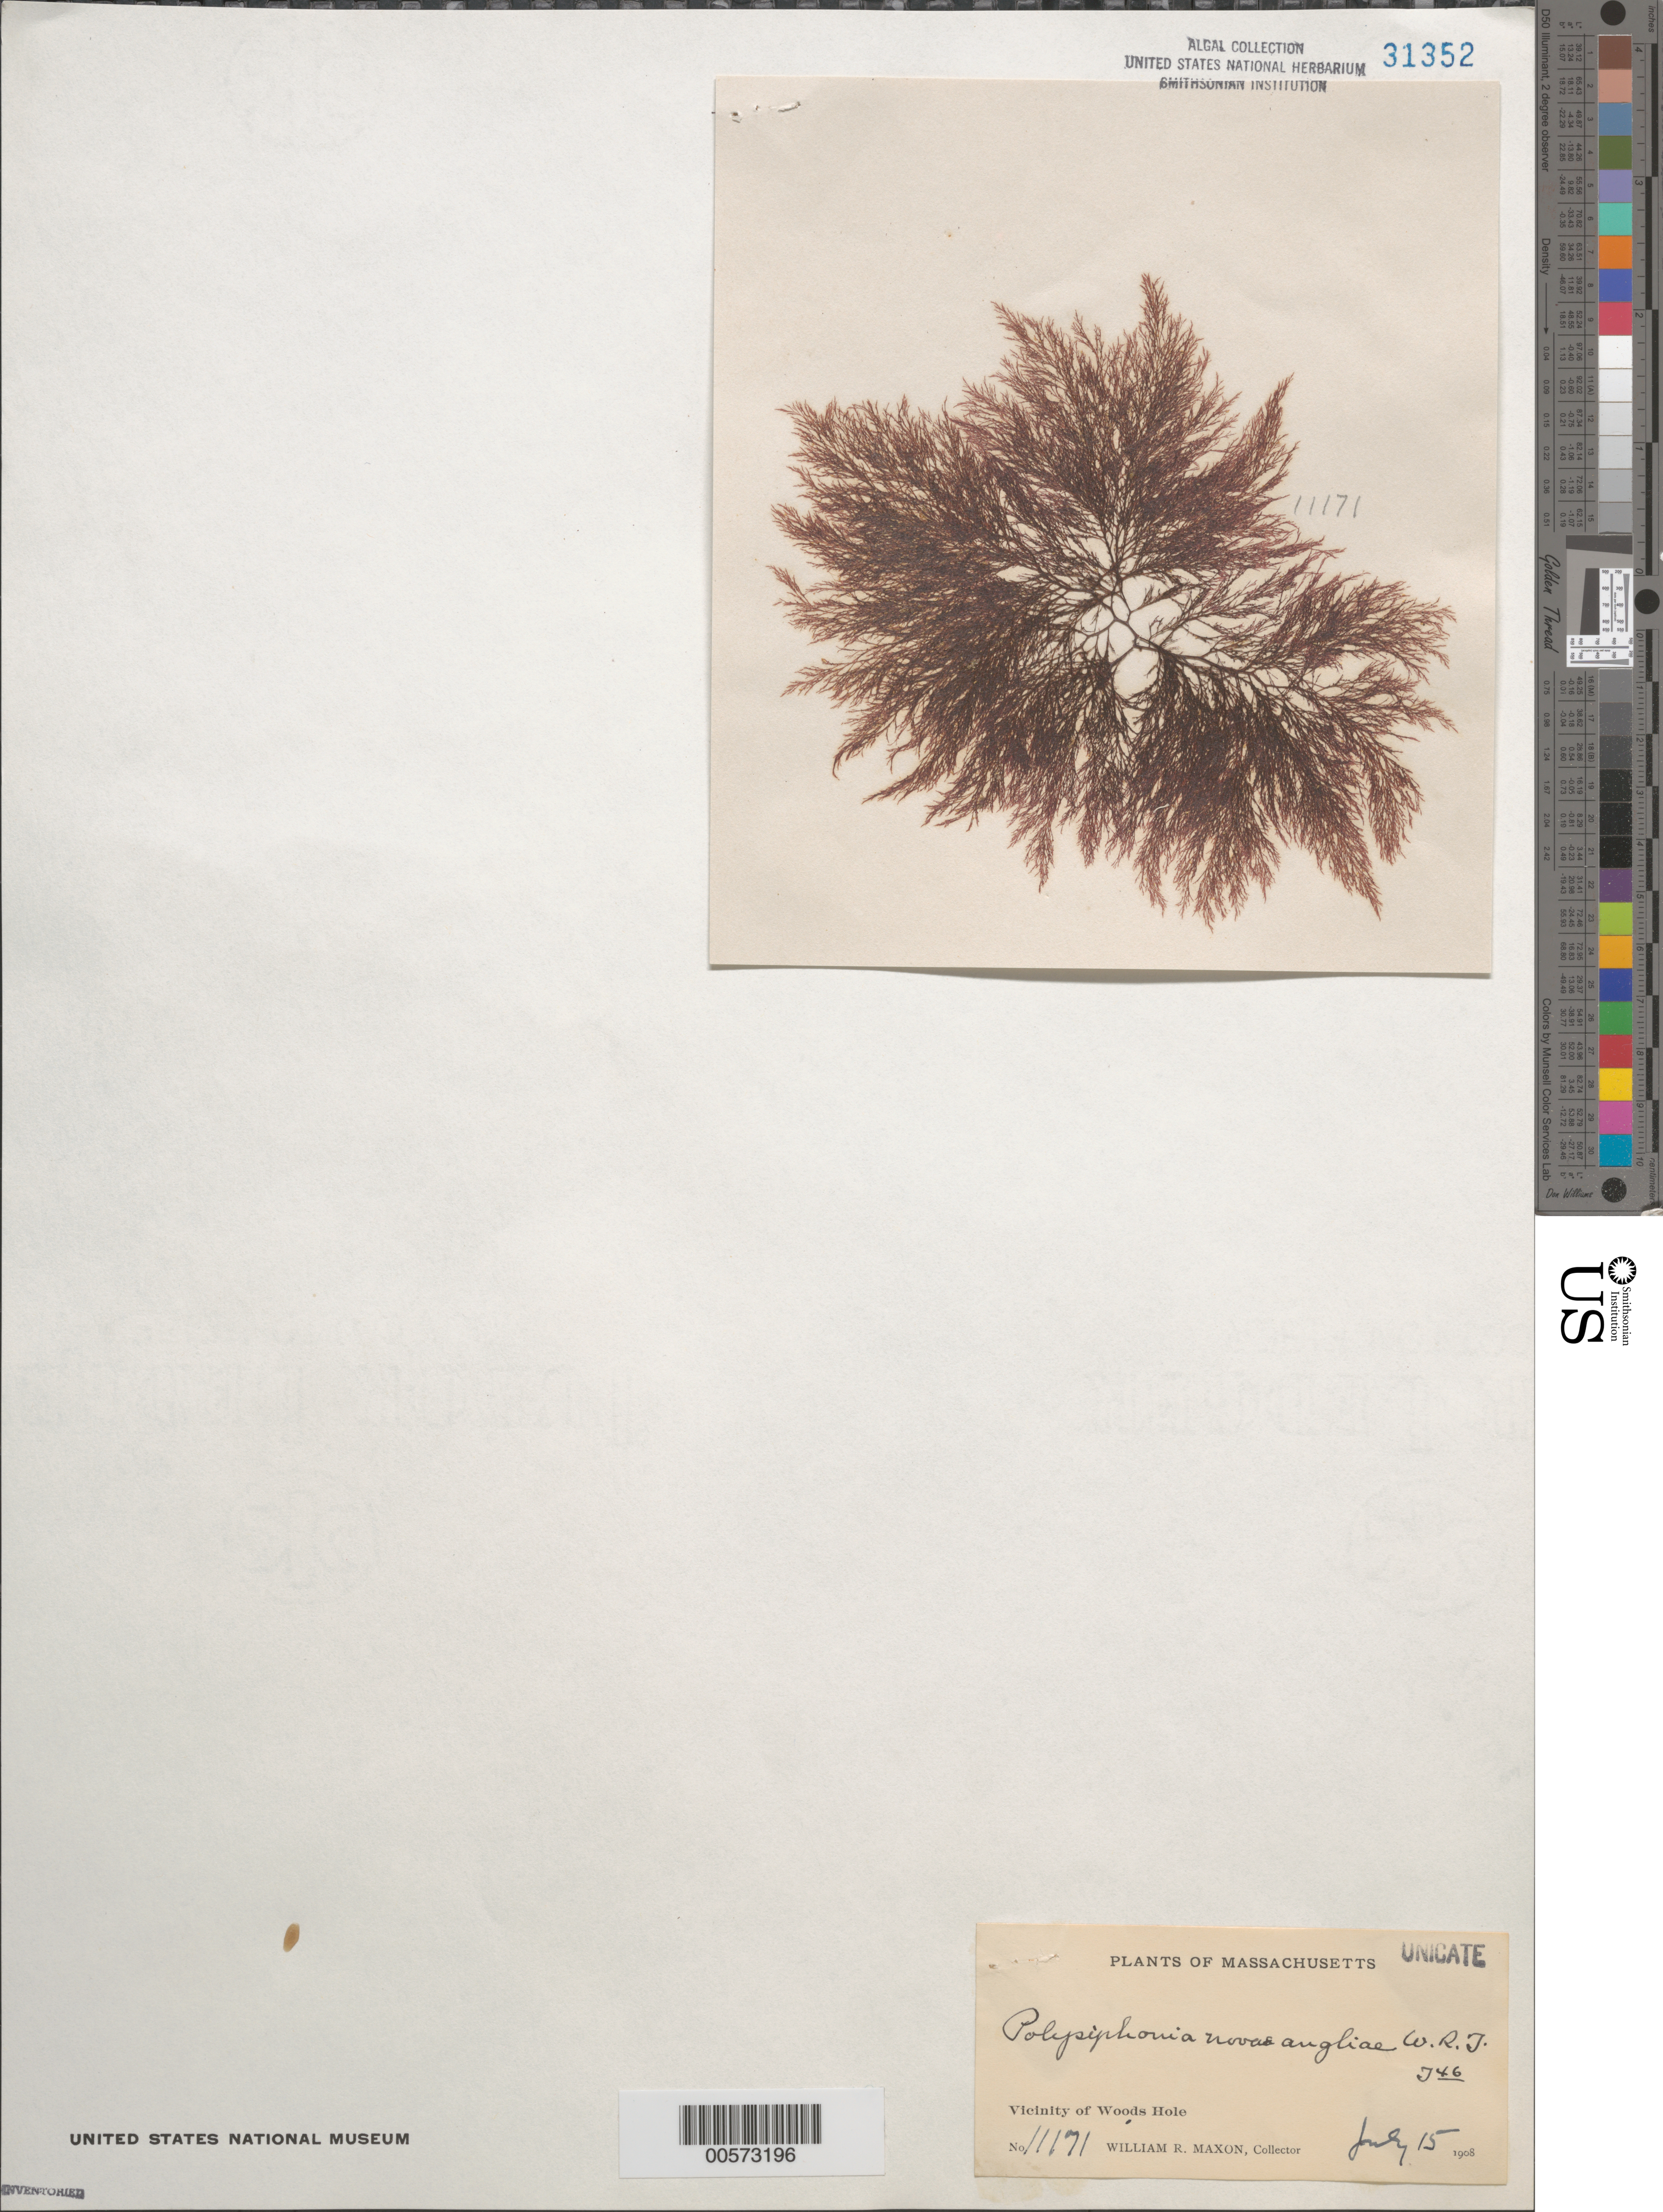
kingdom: Plantae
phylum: Rhodophyta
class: Florideophyceae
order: Ceramiales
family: Rhodomelaceae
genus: Melanothamnus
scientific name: Melanothamnus harveyi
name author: (Bailey) Diaz-Tapia & C.A. Maggs in Diaz-Tapia et al.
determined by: Algae name updating Project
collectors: W. R. Maxon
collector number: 11171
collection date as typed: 15 Jul 1908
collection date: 1908-07-15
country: United States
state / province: Massachusetts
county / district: Barnstable County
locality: Woods Hole area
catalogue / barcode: US 31352